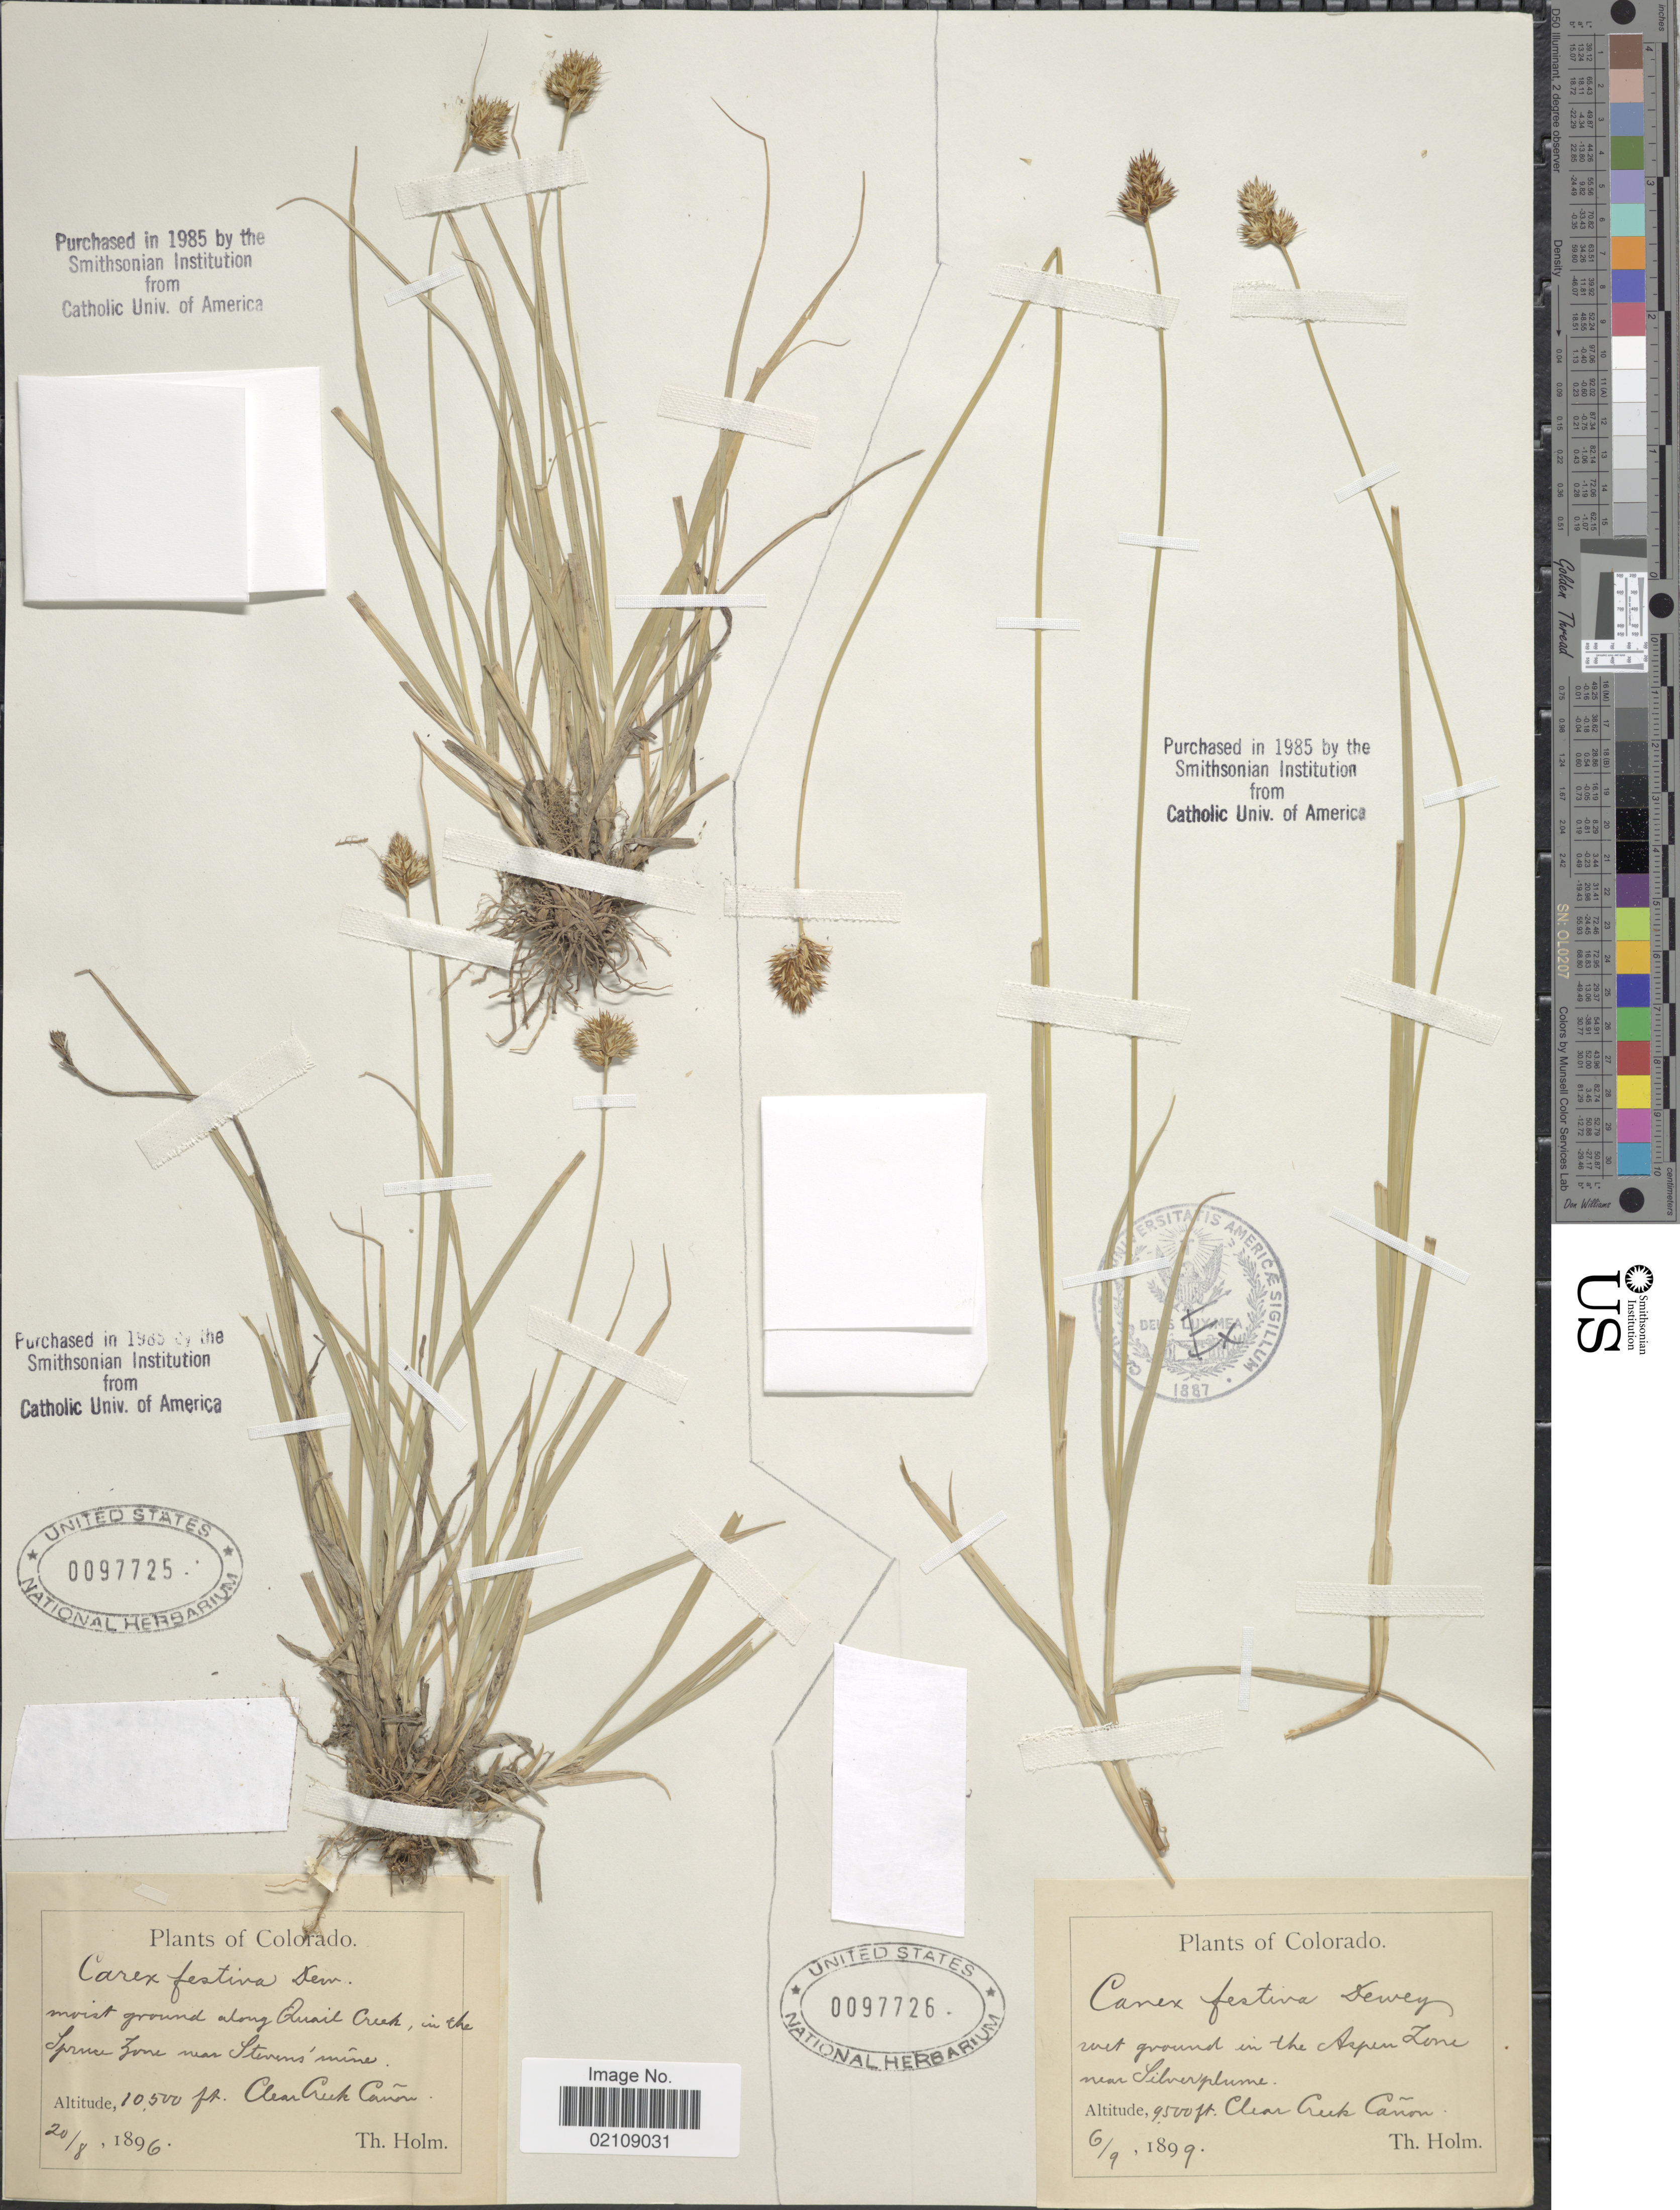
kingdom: Plantae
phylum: Tracheophyta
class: Liliopsida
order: Poales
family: Cyperaceae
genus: Carex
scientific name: Carex microptera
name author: Mack.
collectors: T. Holm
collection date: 1899-09-06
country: United States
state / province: Colorado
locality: Clear Creek Cañon. Aspen Zone near Silver Plume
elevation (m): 2896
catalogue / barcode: US 97726